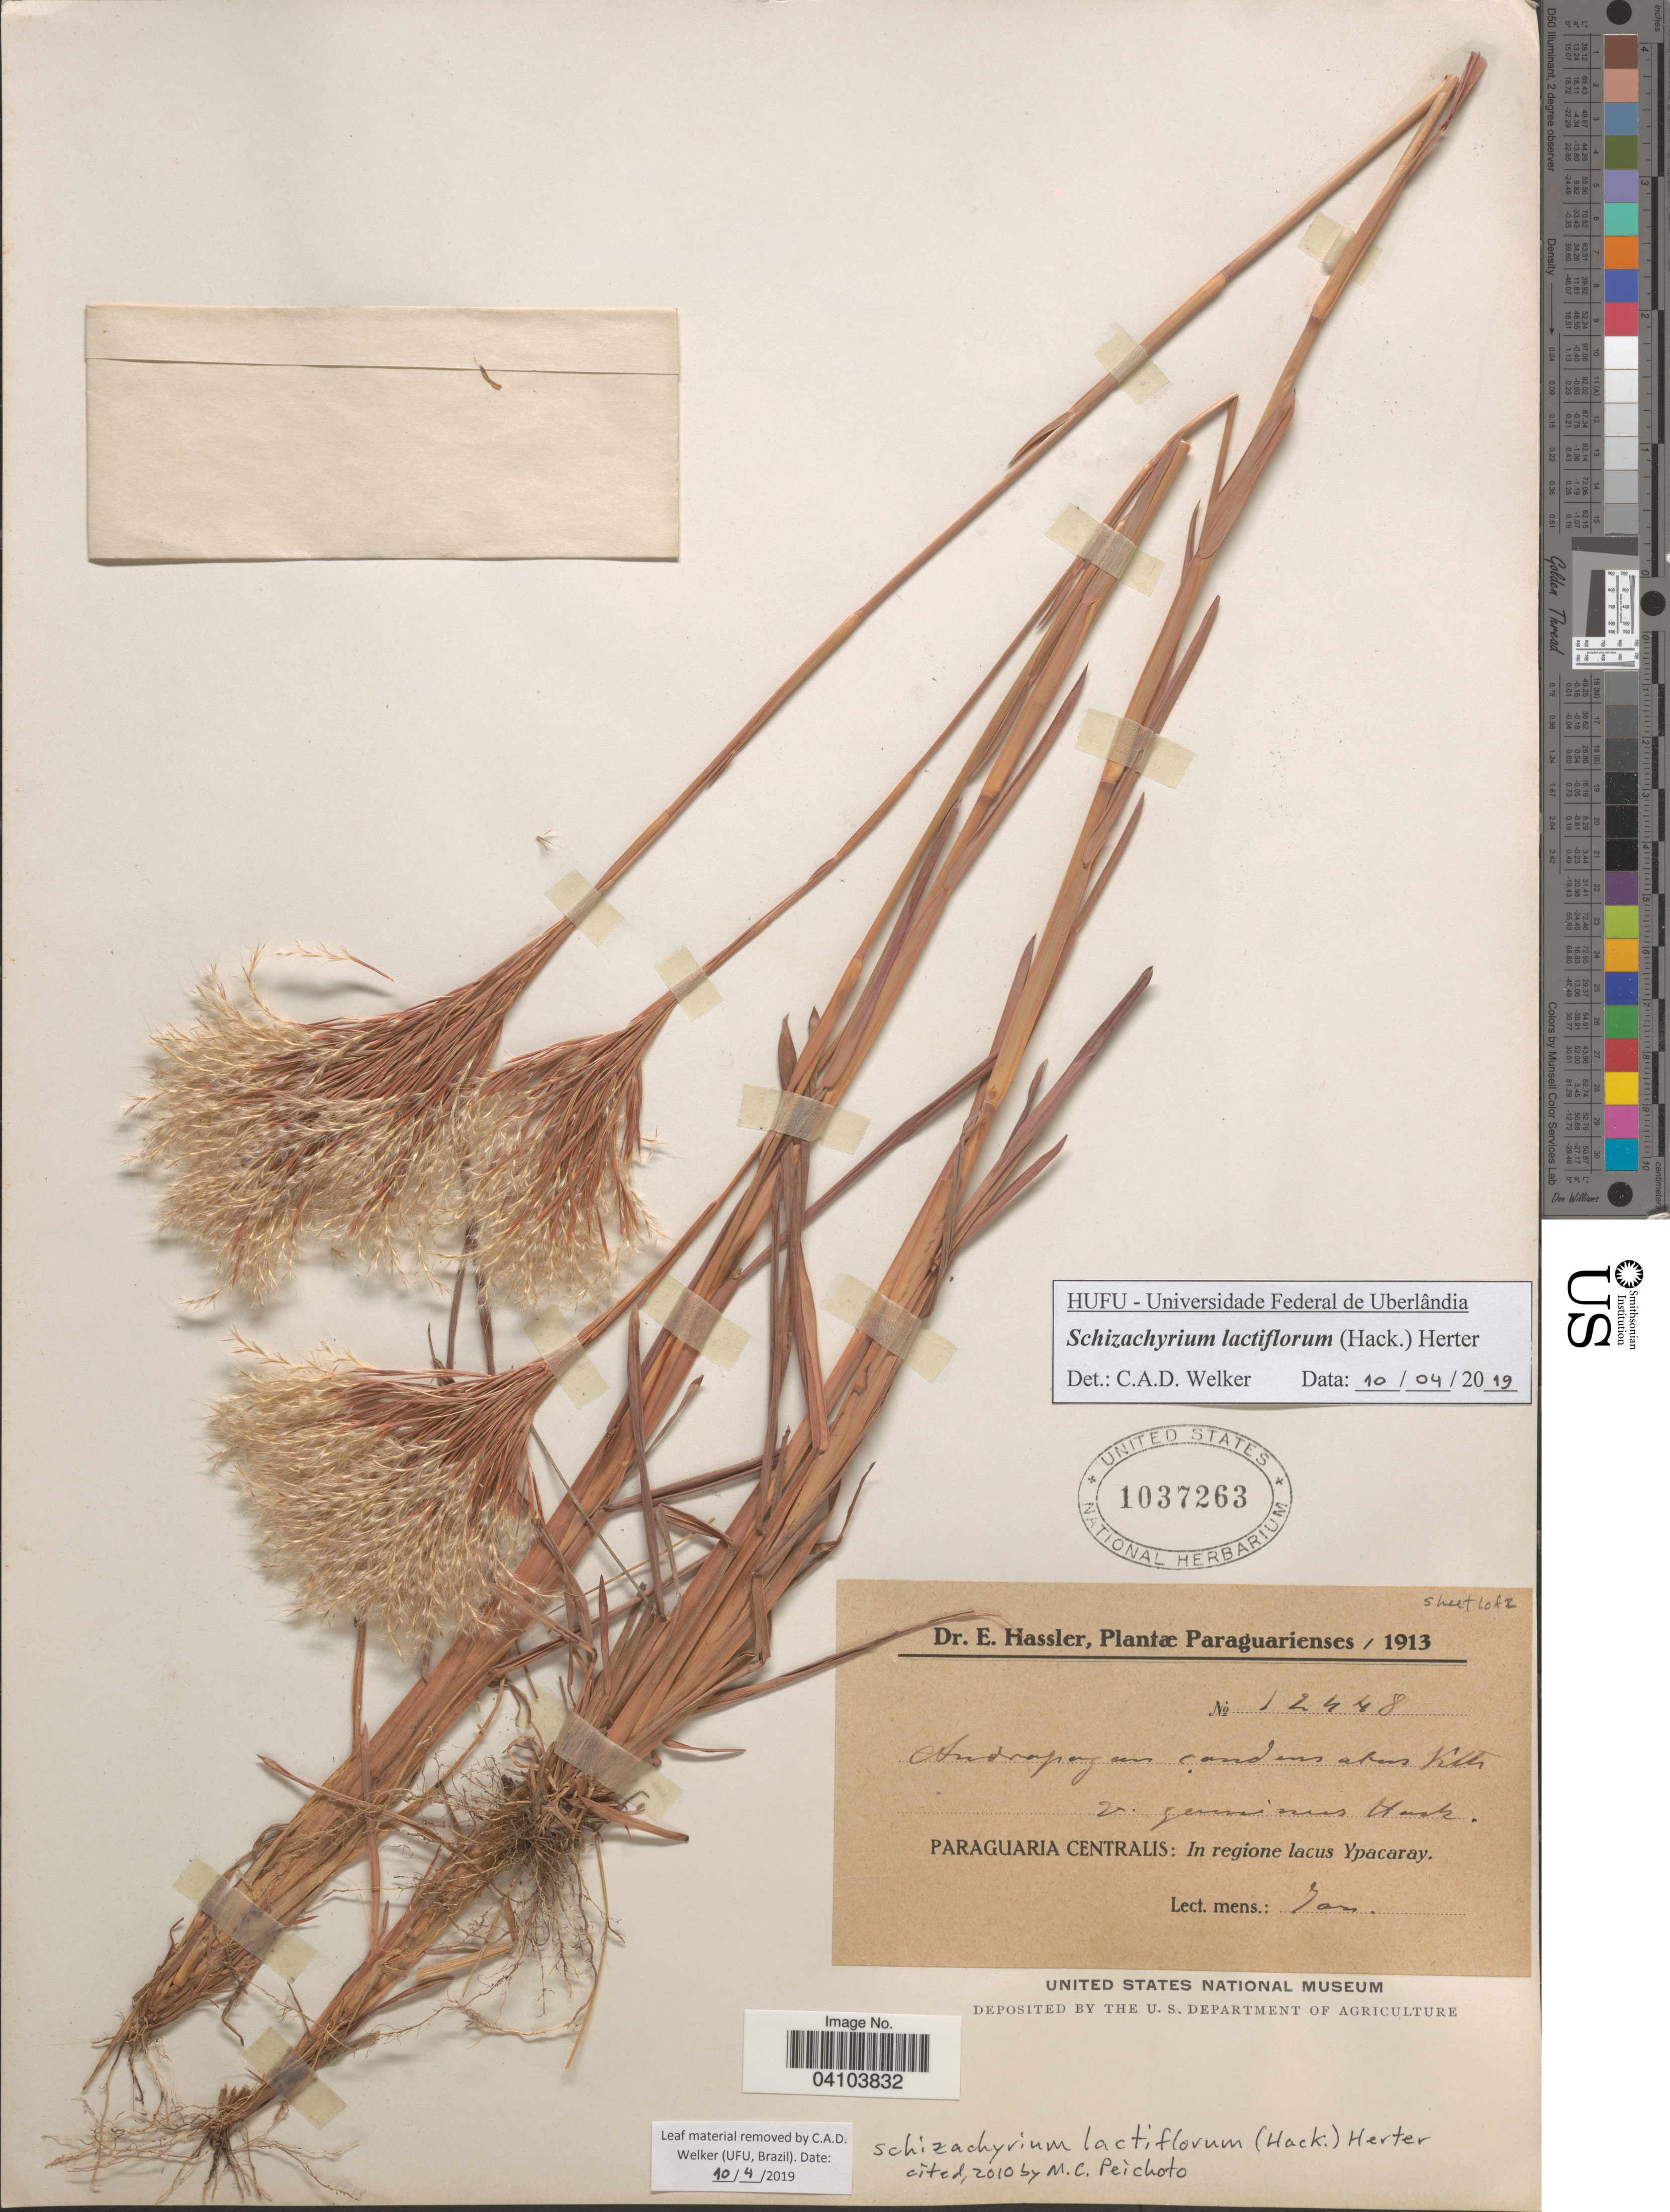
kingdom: Plantae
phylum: Tracheophyta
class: Liliopsida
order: Poales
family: Poaceae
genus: Schizachyrium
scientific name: Schizachyrium condensatum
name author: (Kunth) Nees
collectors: E. Hassler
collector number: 12448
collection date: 1913-01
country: Paraguay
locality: Paraguarienses. Paraguaria Centralis: In regione lacus Ypacaray.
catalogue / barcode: US 1037263